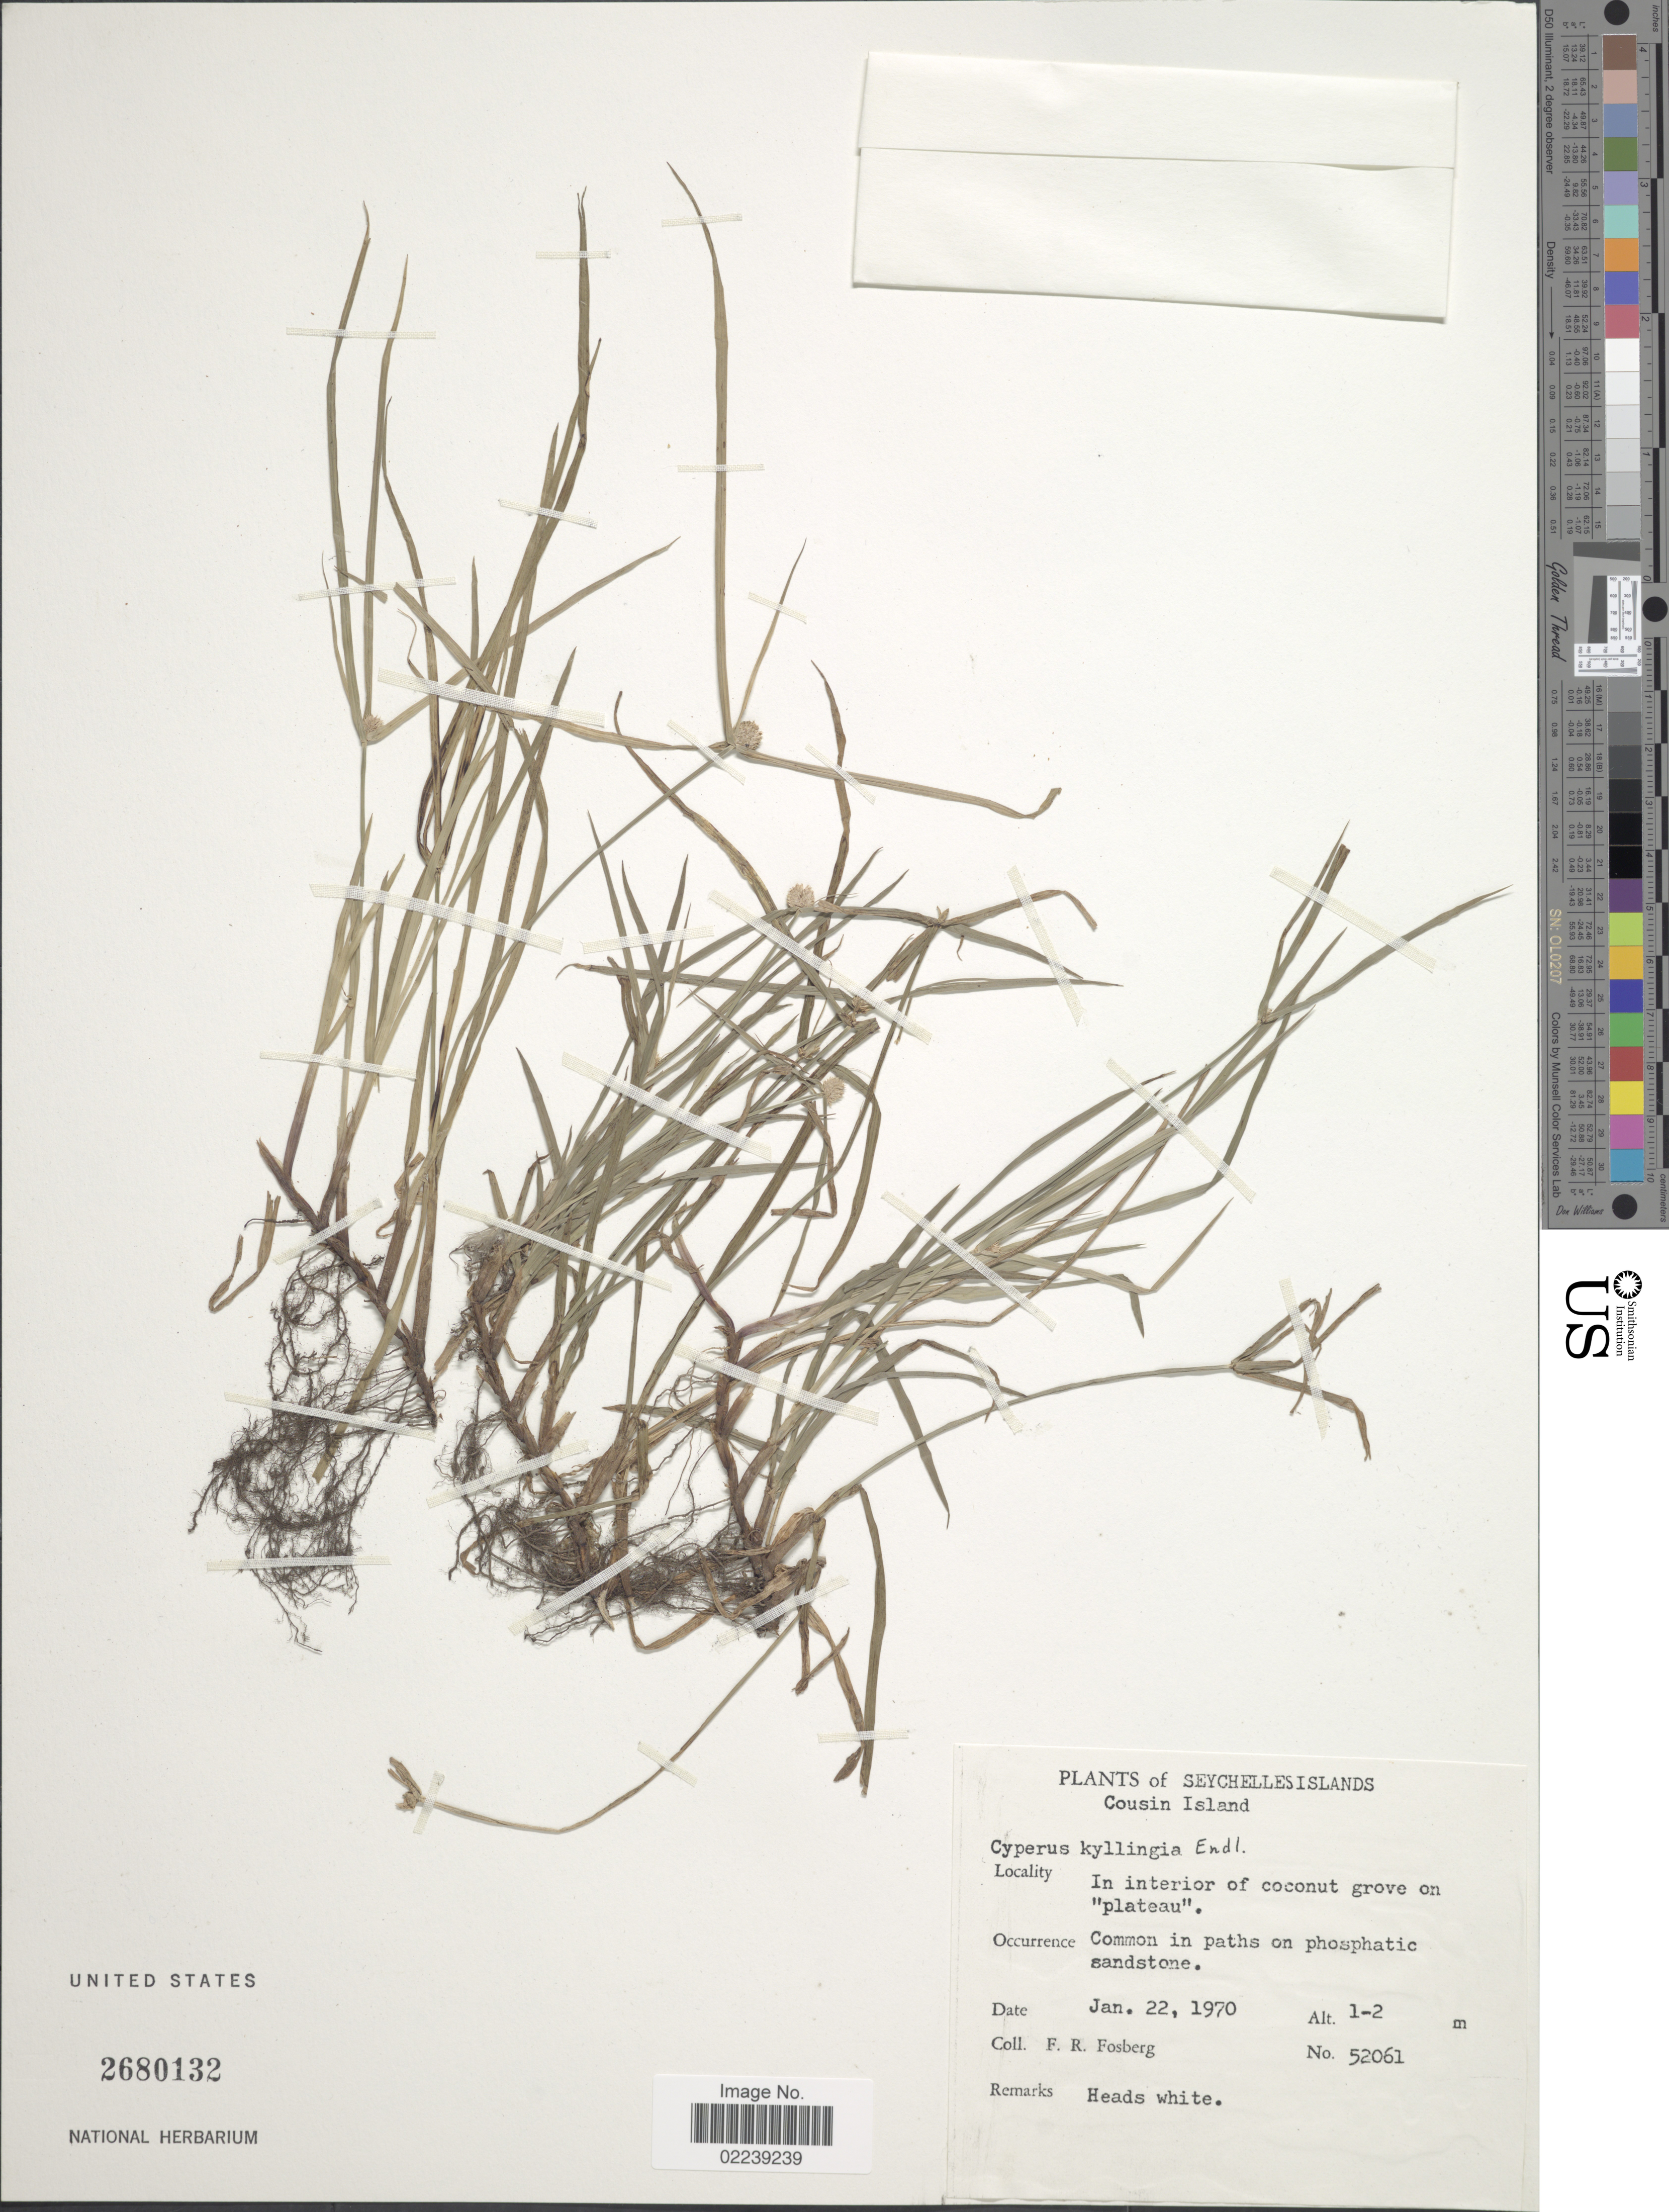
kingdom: Plantae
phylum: Tracheophyta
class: Liliopsida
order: Poales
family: Cyperaceae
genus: Cyperus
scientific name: Cyperus mindorensis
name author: (Steud.) Huygh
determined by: Strong, M. T., (US), Smithsonian Institution - National Museum of Natural History (UNITED STATES)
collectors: F. R. Fosberg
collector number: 52061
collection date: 1970-01-22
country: Seychelles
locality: Seychelles Island, Cousin Island. In interior of coconut grove on "plateau"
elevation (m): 1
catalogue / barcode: US 2680132